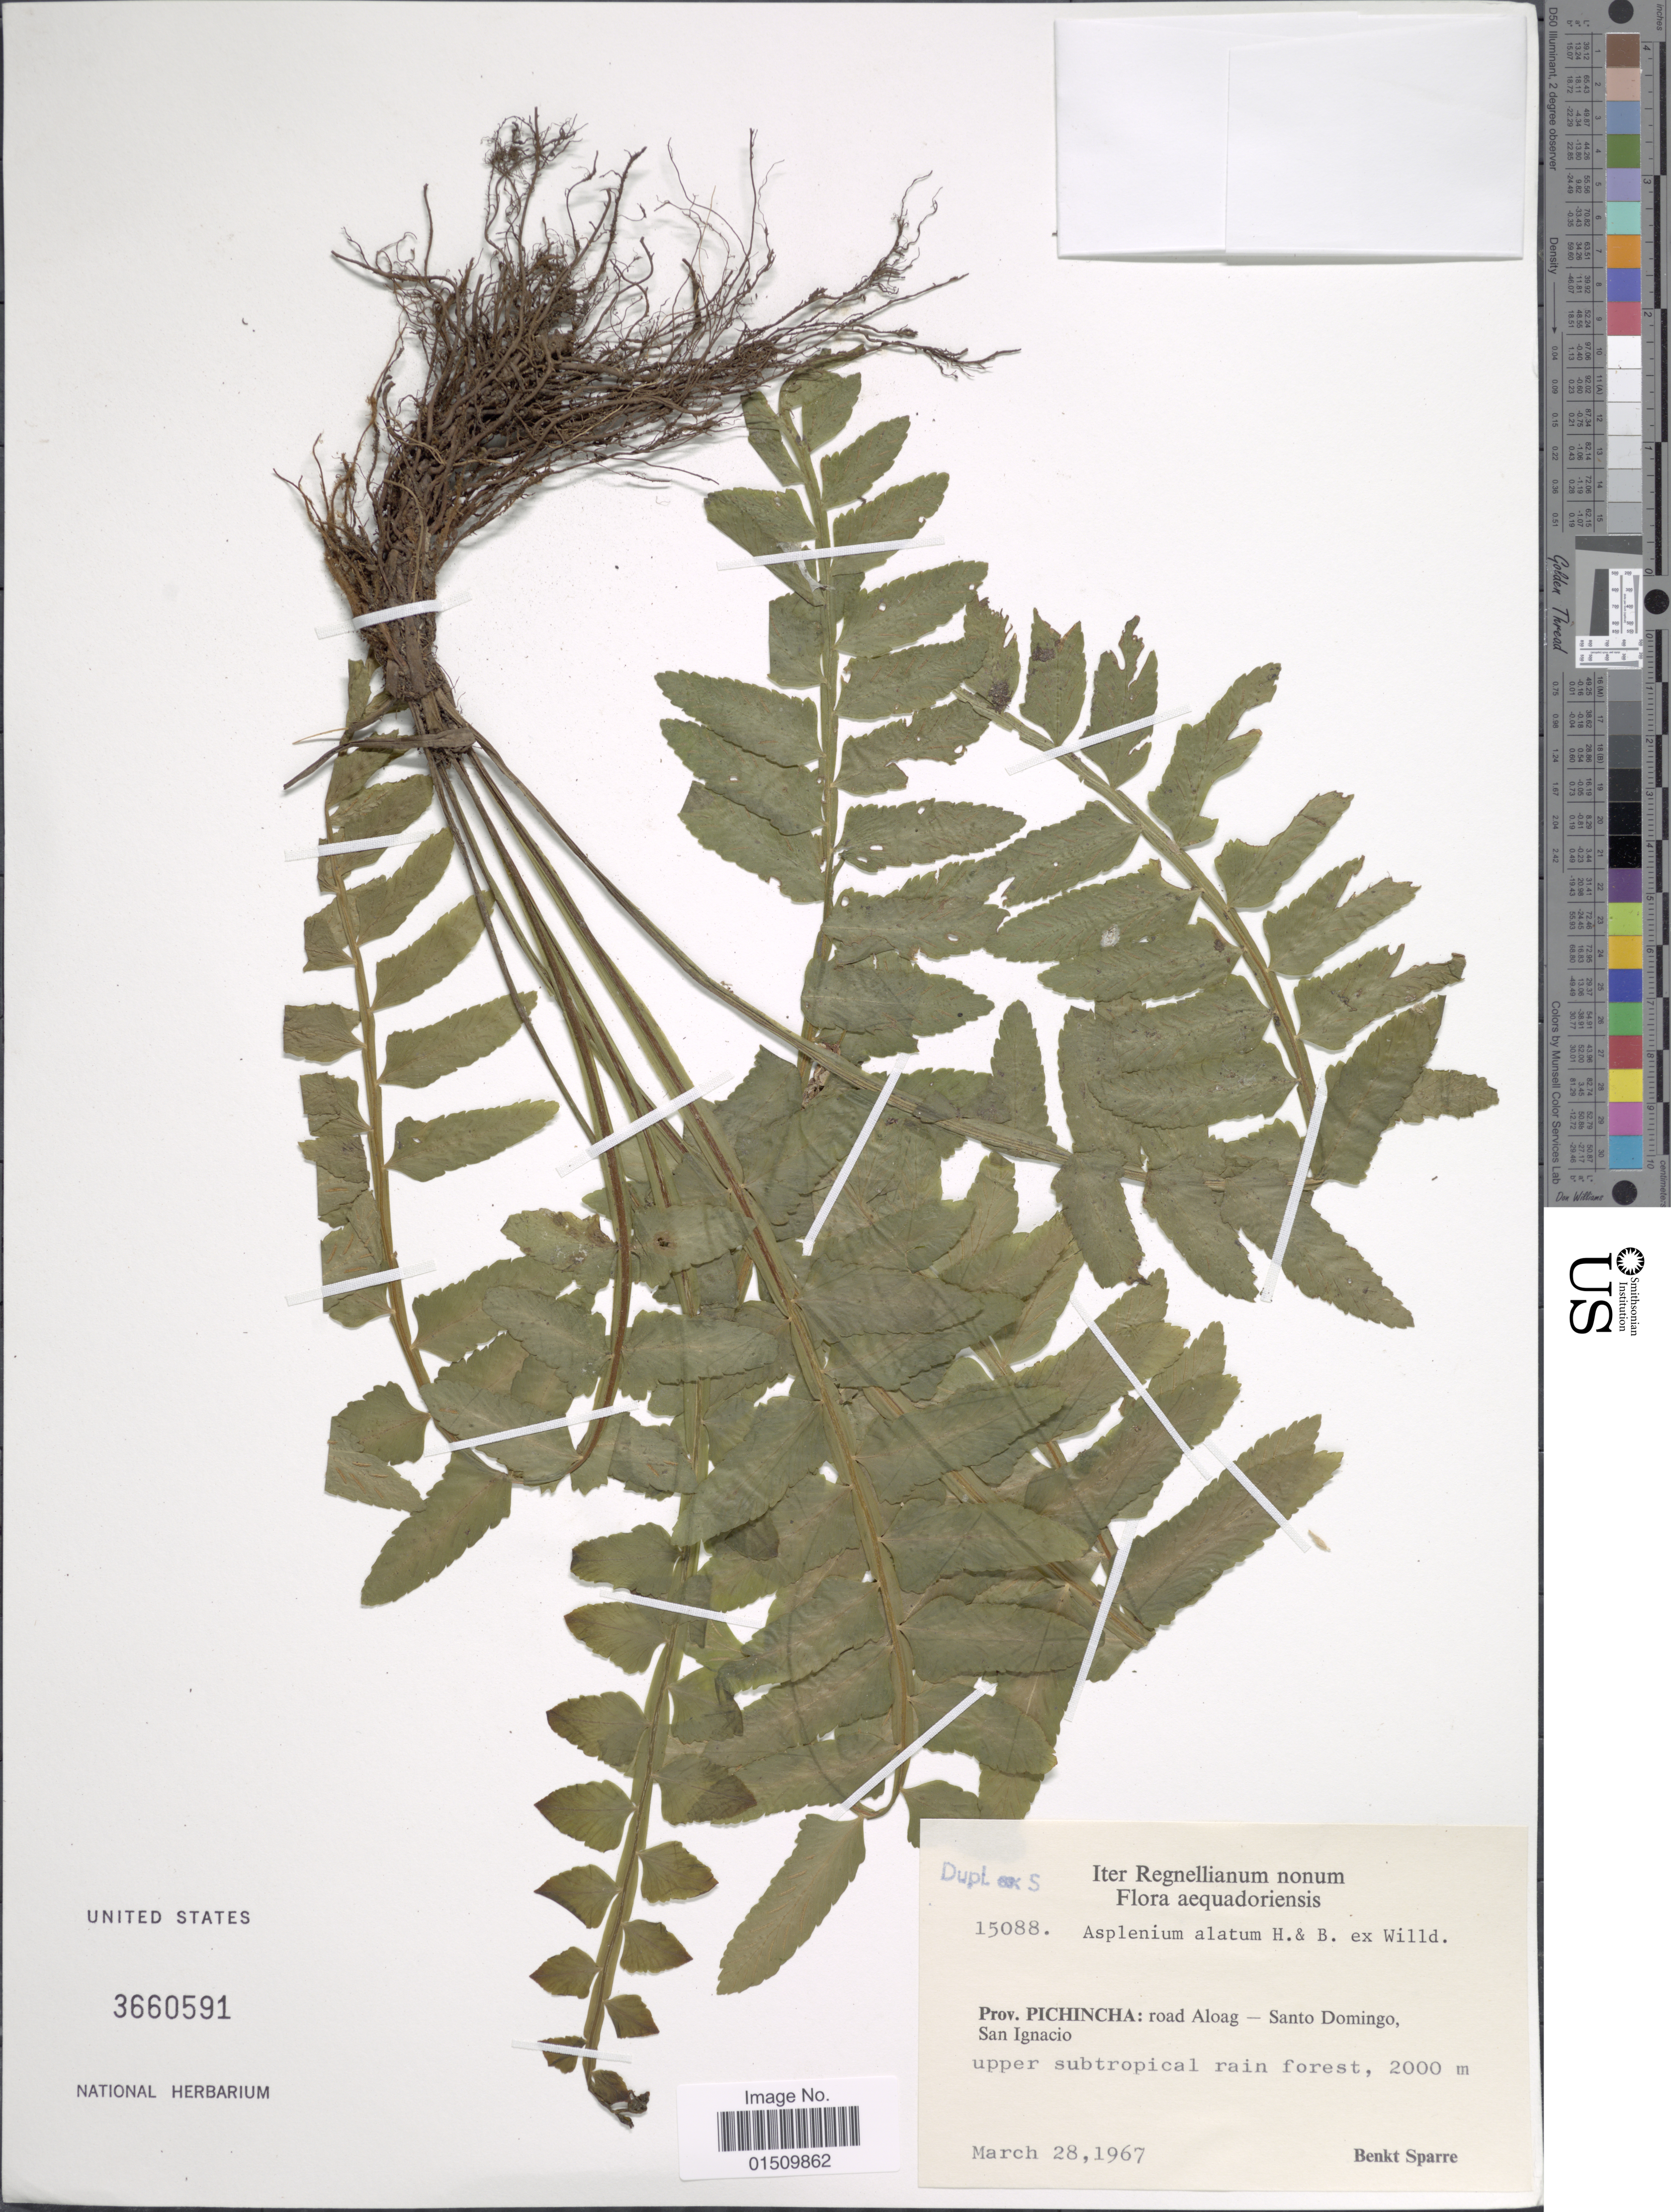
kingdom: Plantae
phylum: Tracheophyta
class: Polypodiopsida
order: Polypodiales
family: Aspleniaceae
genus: Asplenium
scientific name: Asplenium alatum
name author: Humb. & Bonpl. ex Willd.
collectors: B. Sparre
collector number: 15088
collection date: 1967-03-28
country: Ecuador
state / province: Pichincha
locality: Aequadoriensis, Prov. Pichincha: road along-Santo Domingo San Igancio.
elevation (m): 2000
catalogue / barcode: US 3660591